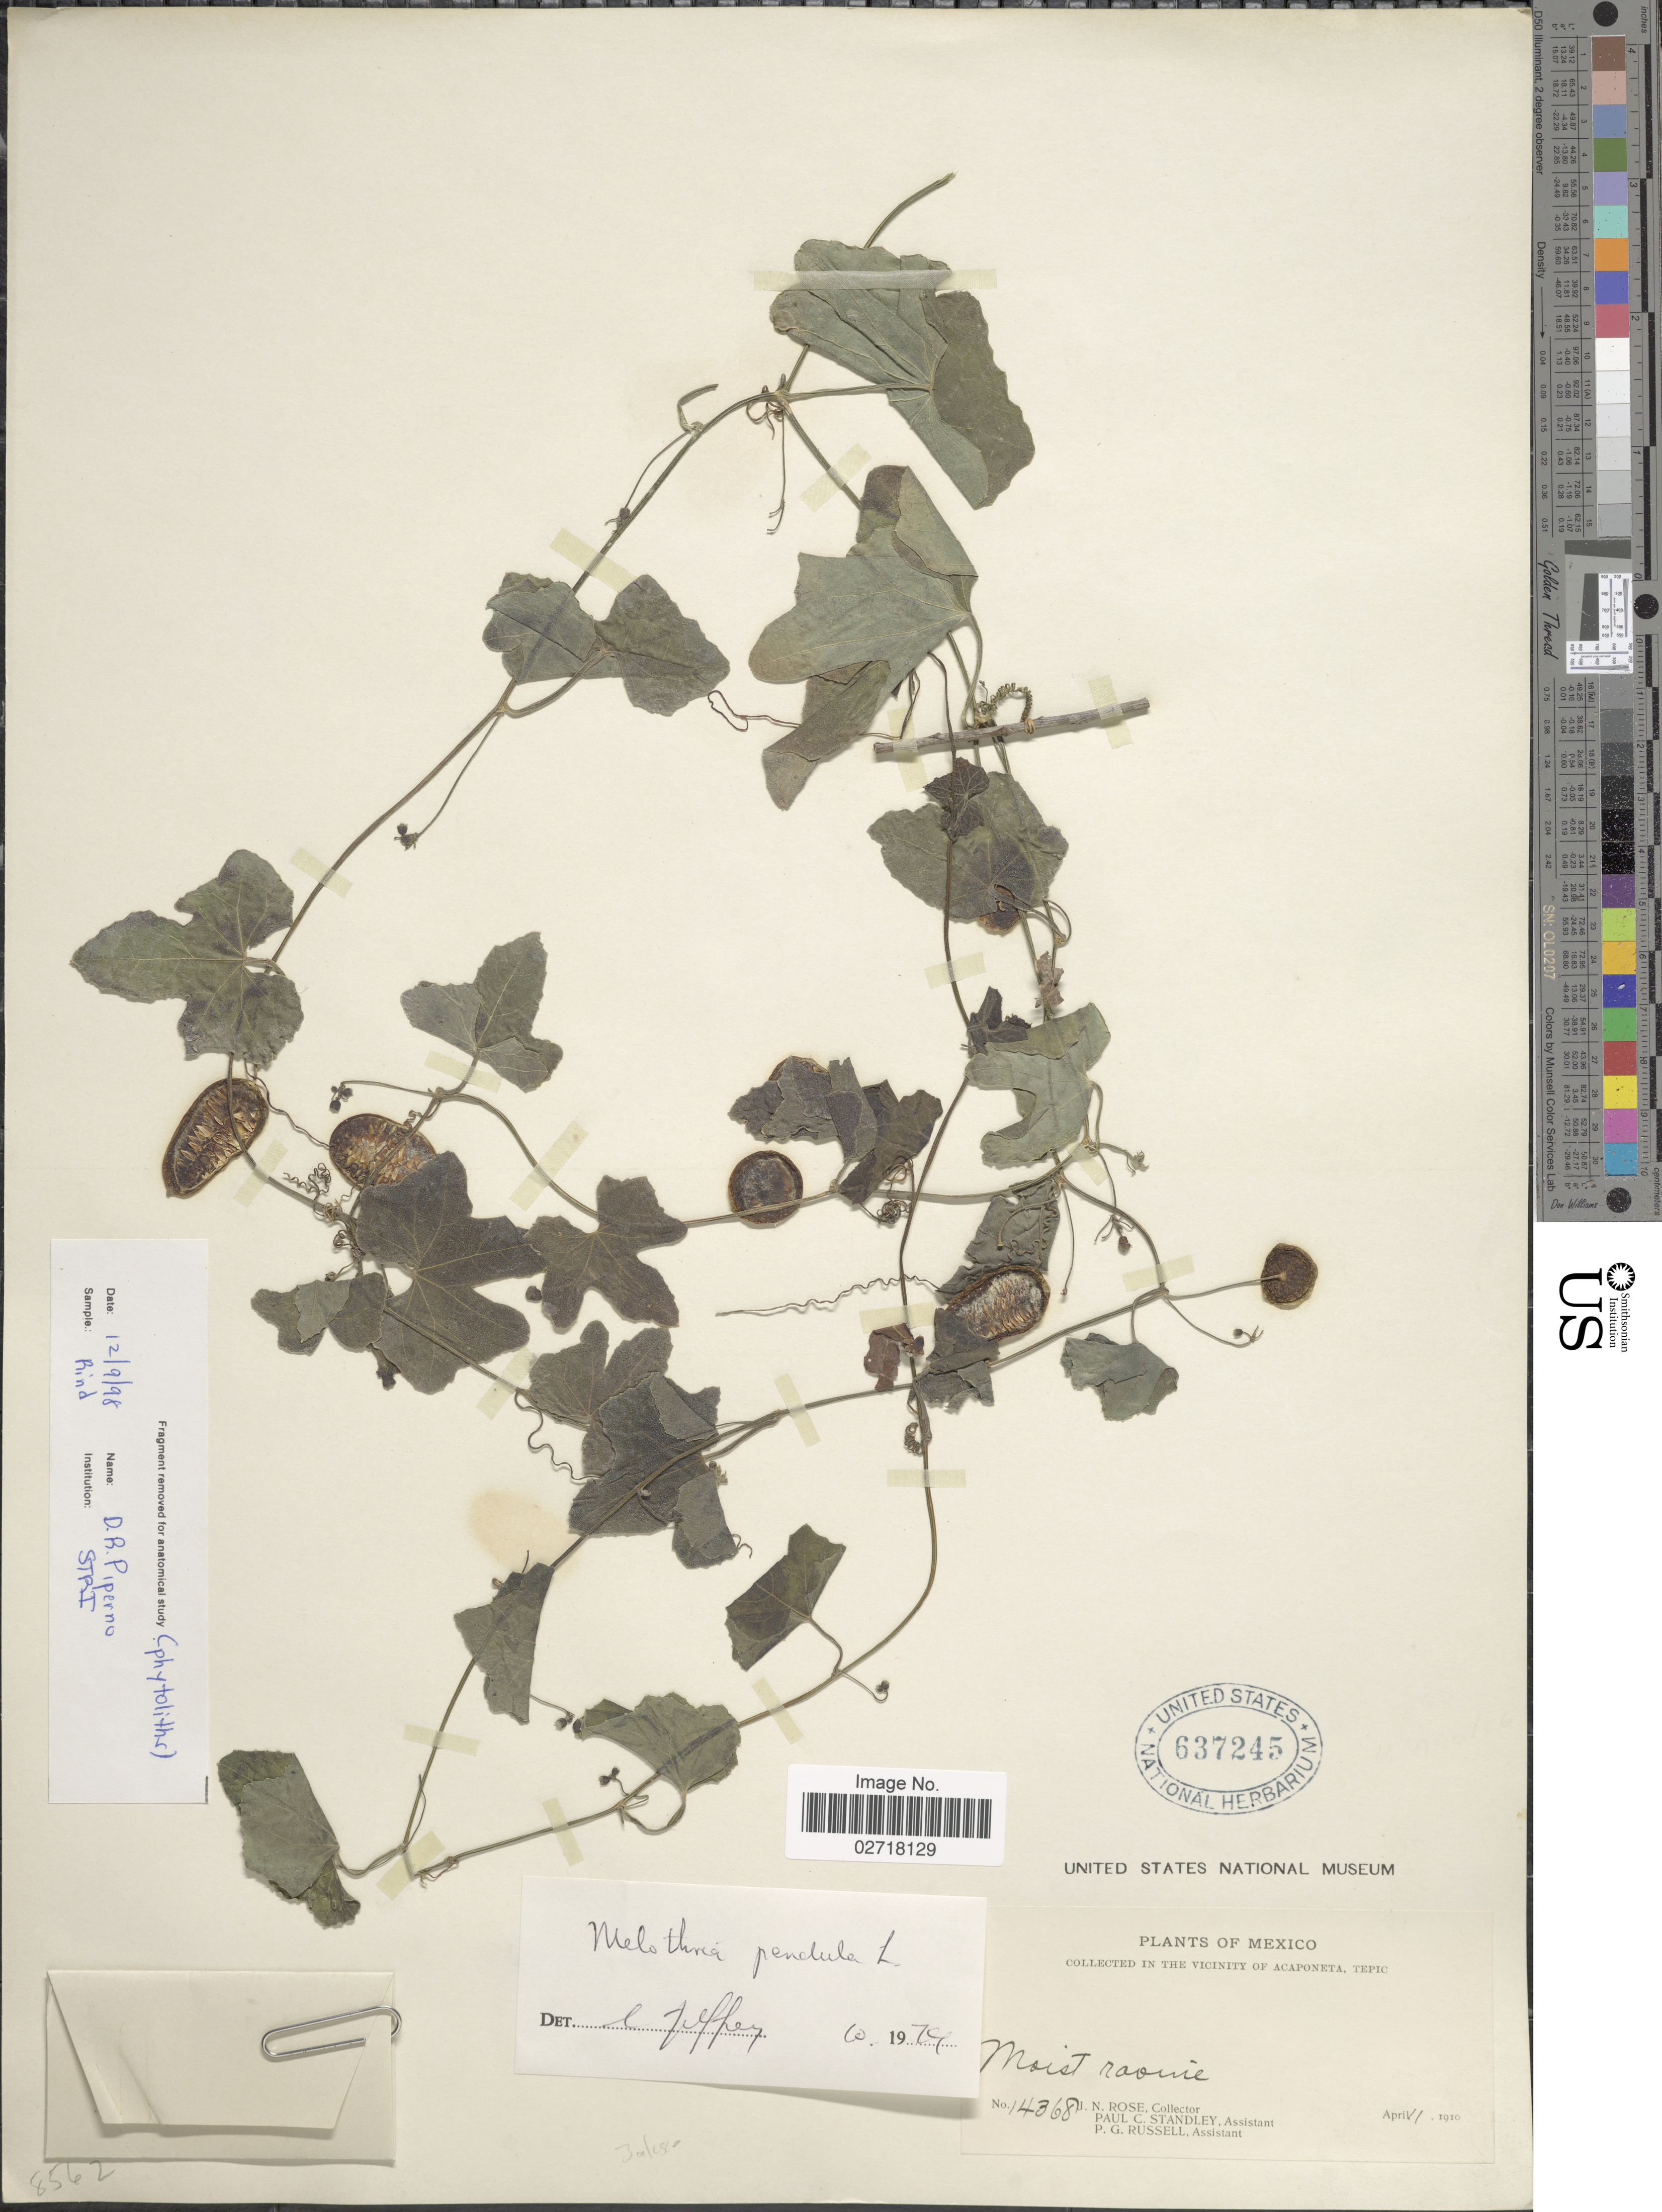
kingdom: Plantae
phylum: Tracheophyta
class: Magnoliopsida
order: Cucurbitales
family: Cucurbitaceae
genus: Melothria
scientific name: Melothria pendula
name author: L.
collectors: J. N. Rose, P. C. Standley & P. G. Russell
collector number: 14368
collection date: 1910-04-11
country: Mexico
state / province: Nayarit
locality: In the vicinity of Acaponeta, Tepic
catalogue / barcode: US 637245